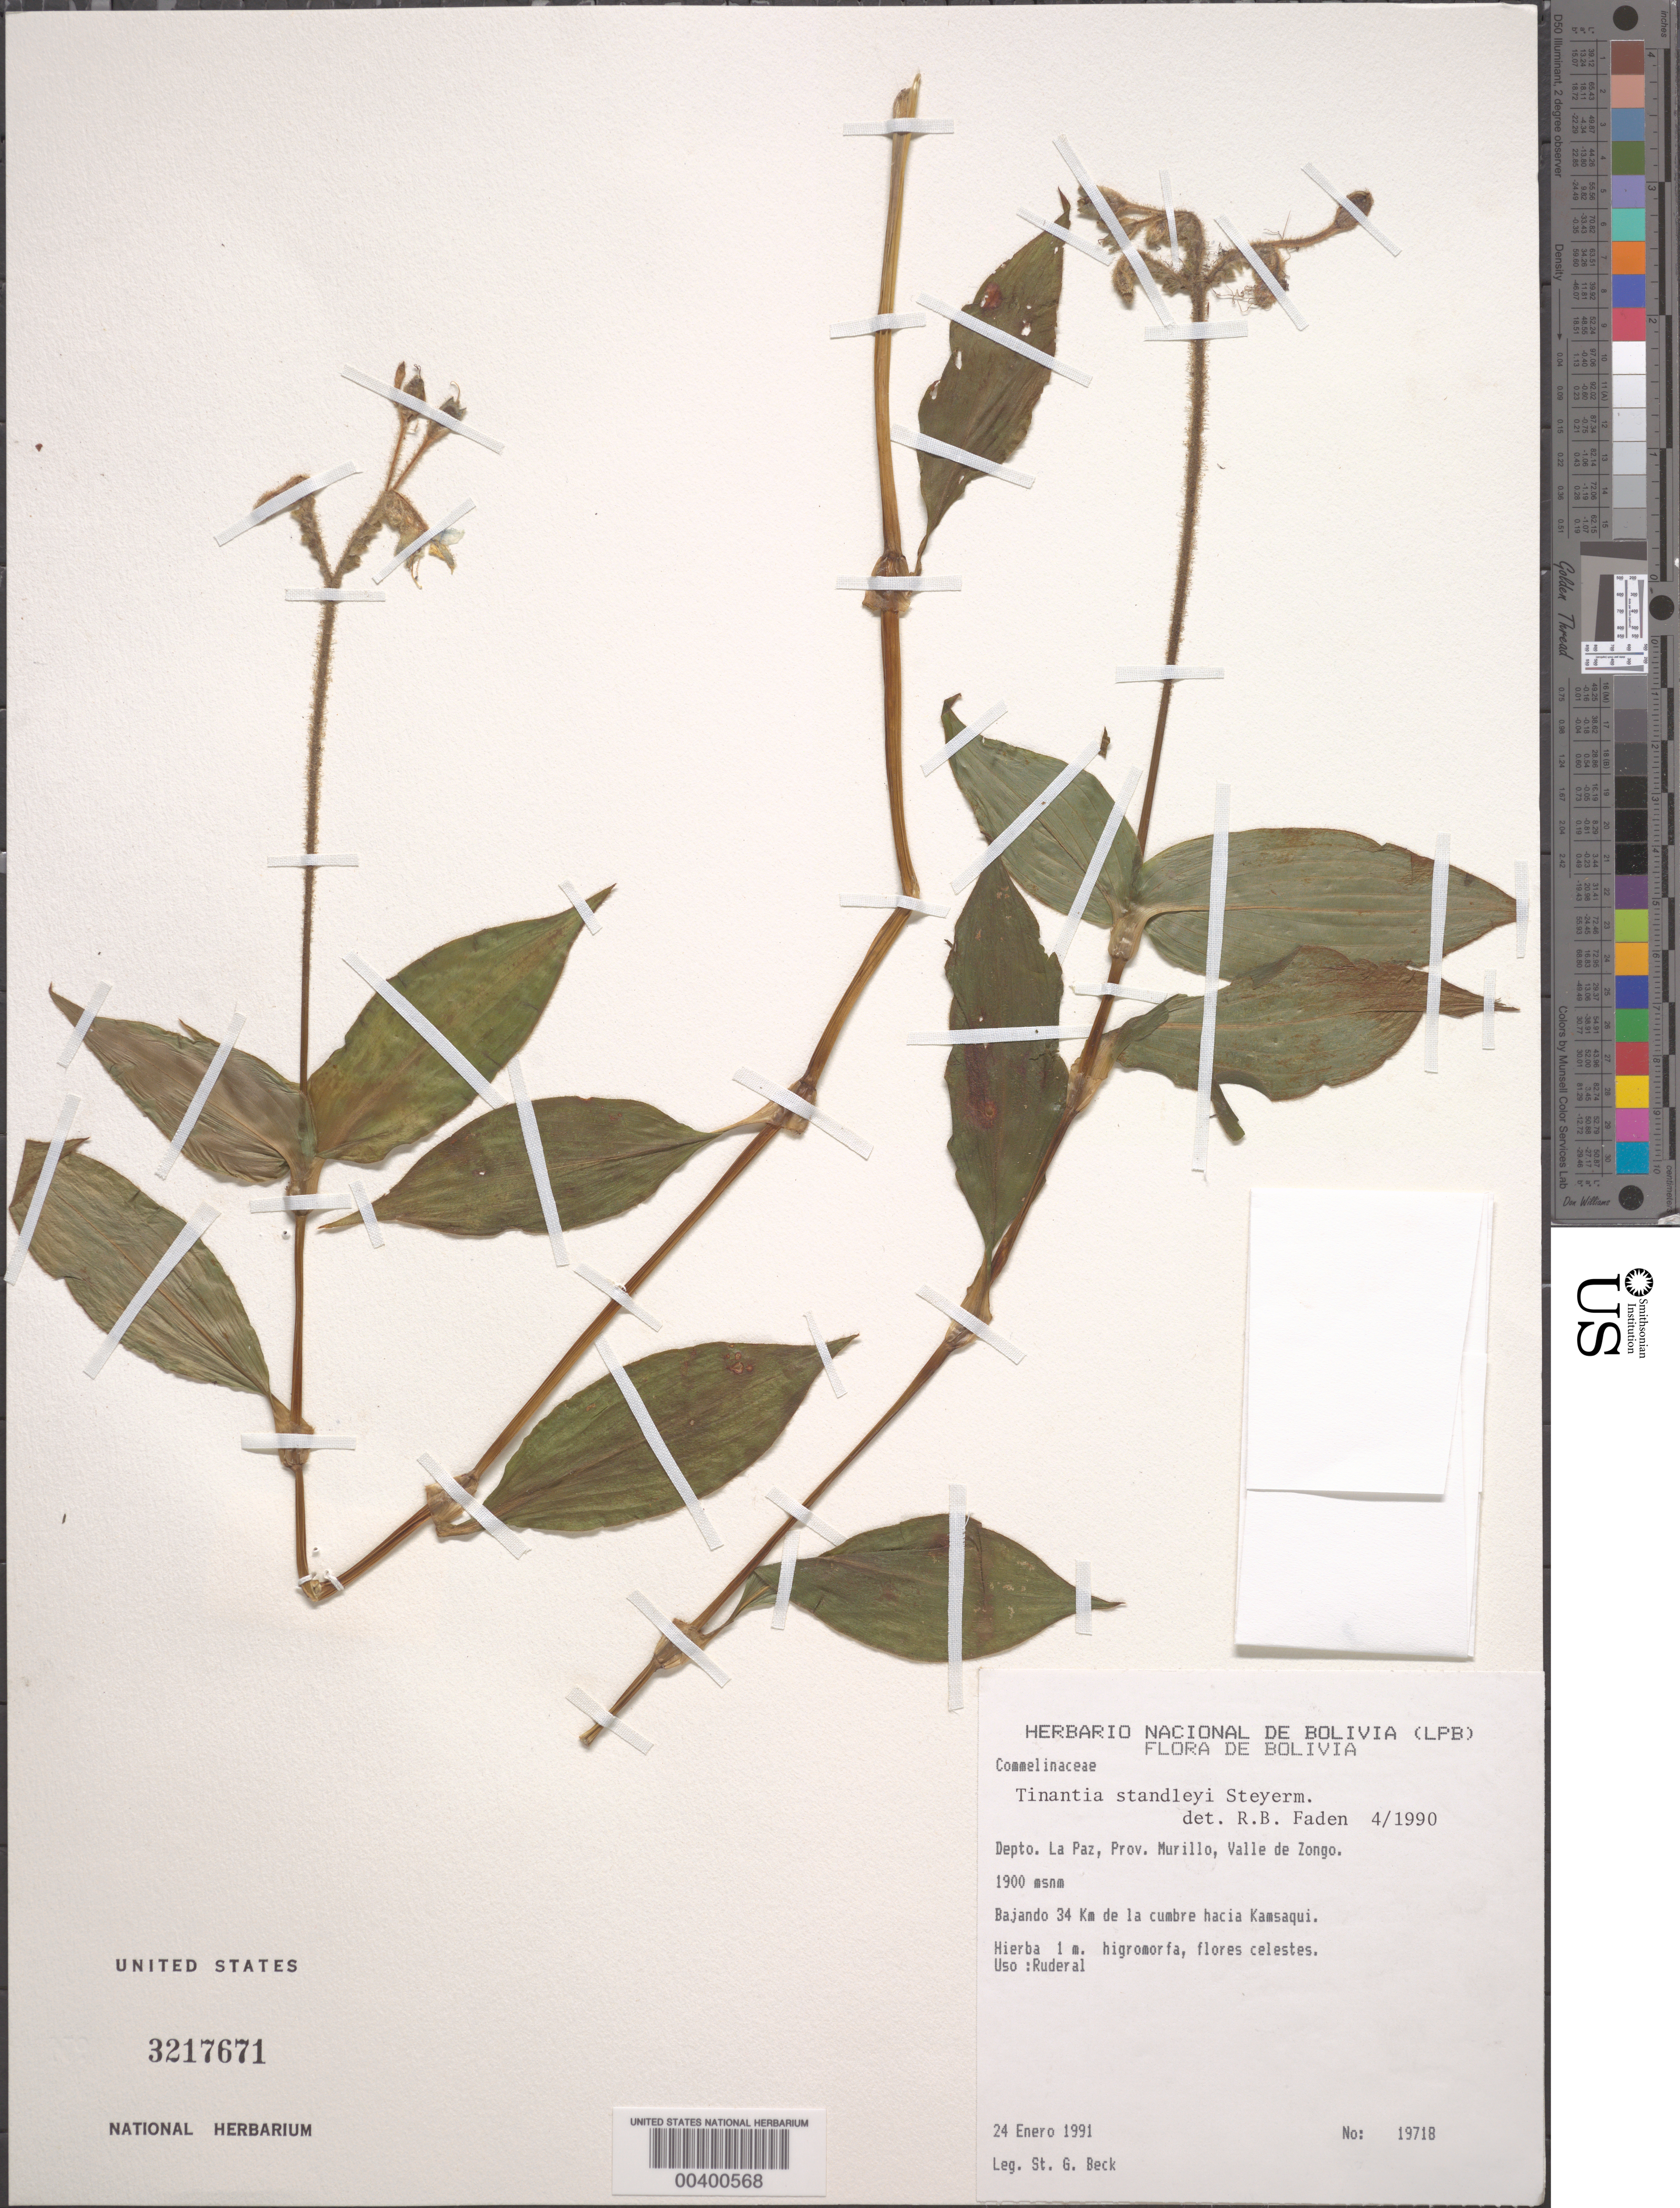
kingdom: Plantae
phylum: Tracheophyta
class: Liliopsida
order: Commelinales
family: Commelinaceae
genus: Tinantia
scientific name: Tinantia standleyi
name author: Steyerm.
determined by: Faden, Robert B., (US), Smithsonian Institution - National Museum of Natural History (UNITED STATES)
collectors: S. G. Beck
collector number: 19718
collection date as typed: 24 Jan 1991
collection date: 1991-01-24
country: Bolivia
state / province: La Paz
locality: Murillo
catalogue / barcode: US 3217671